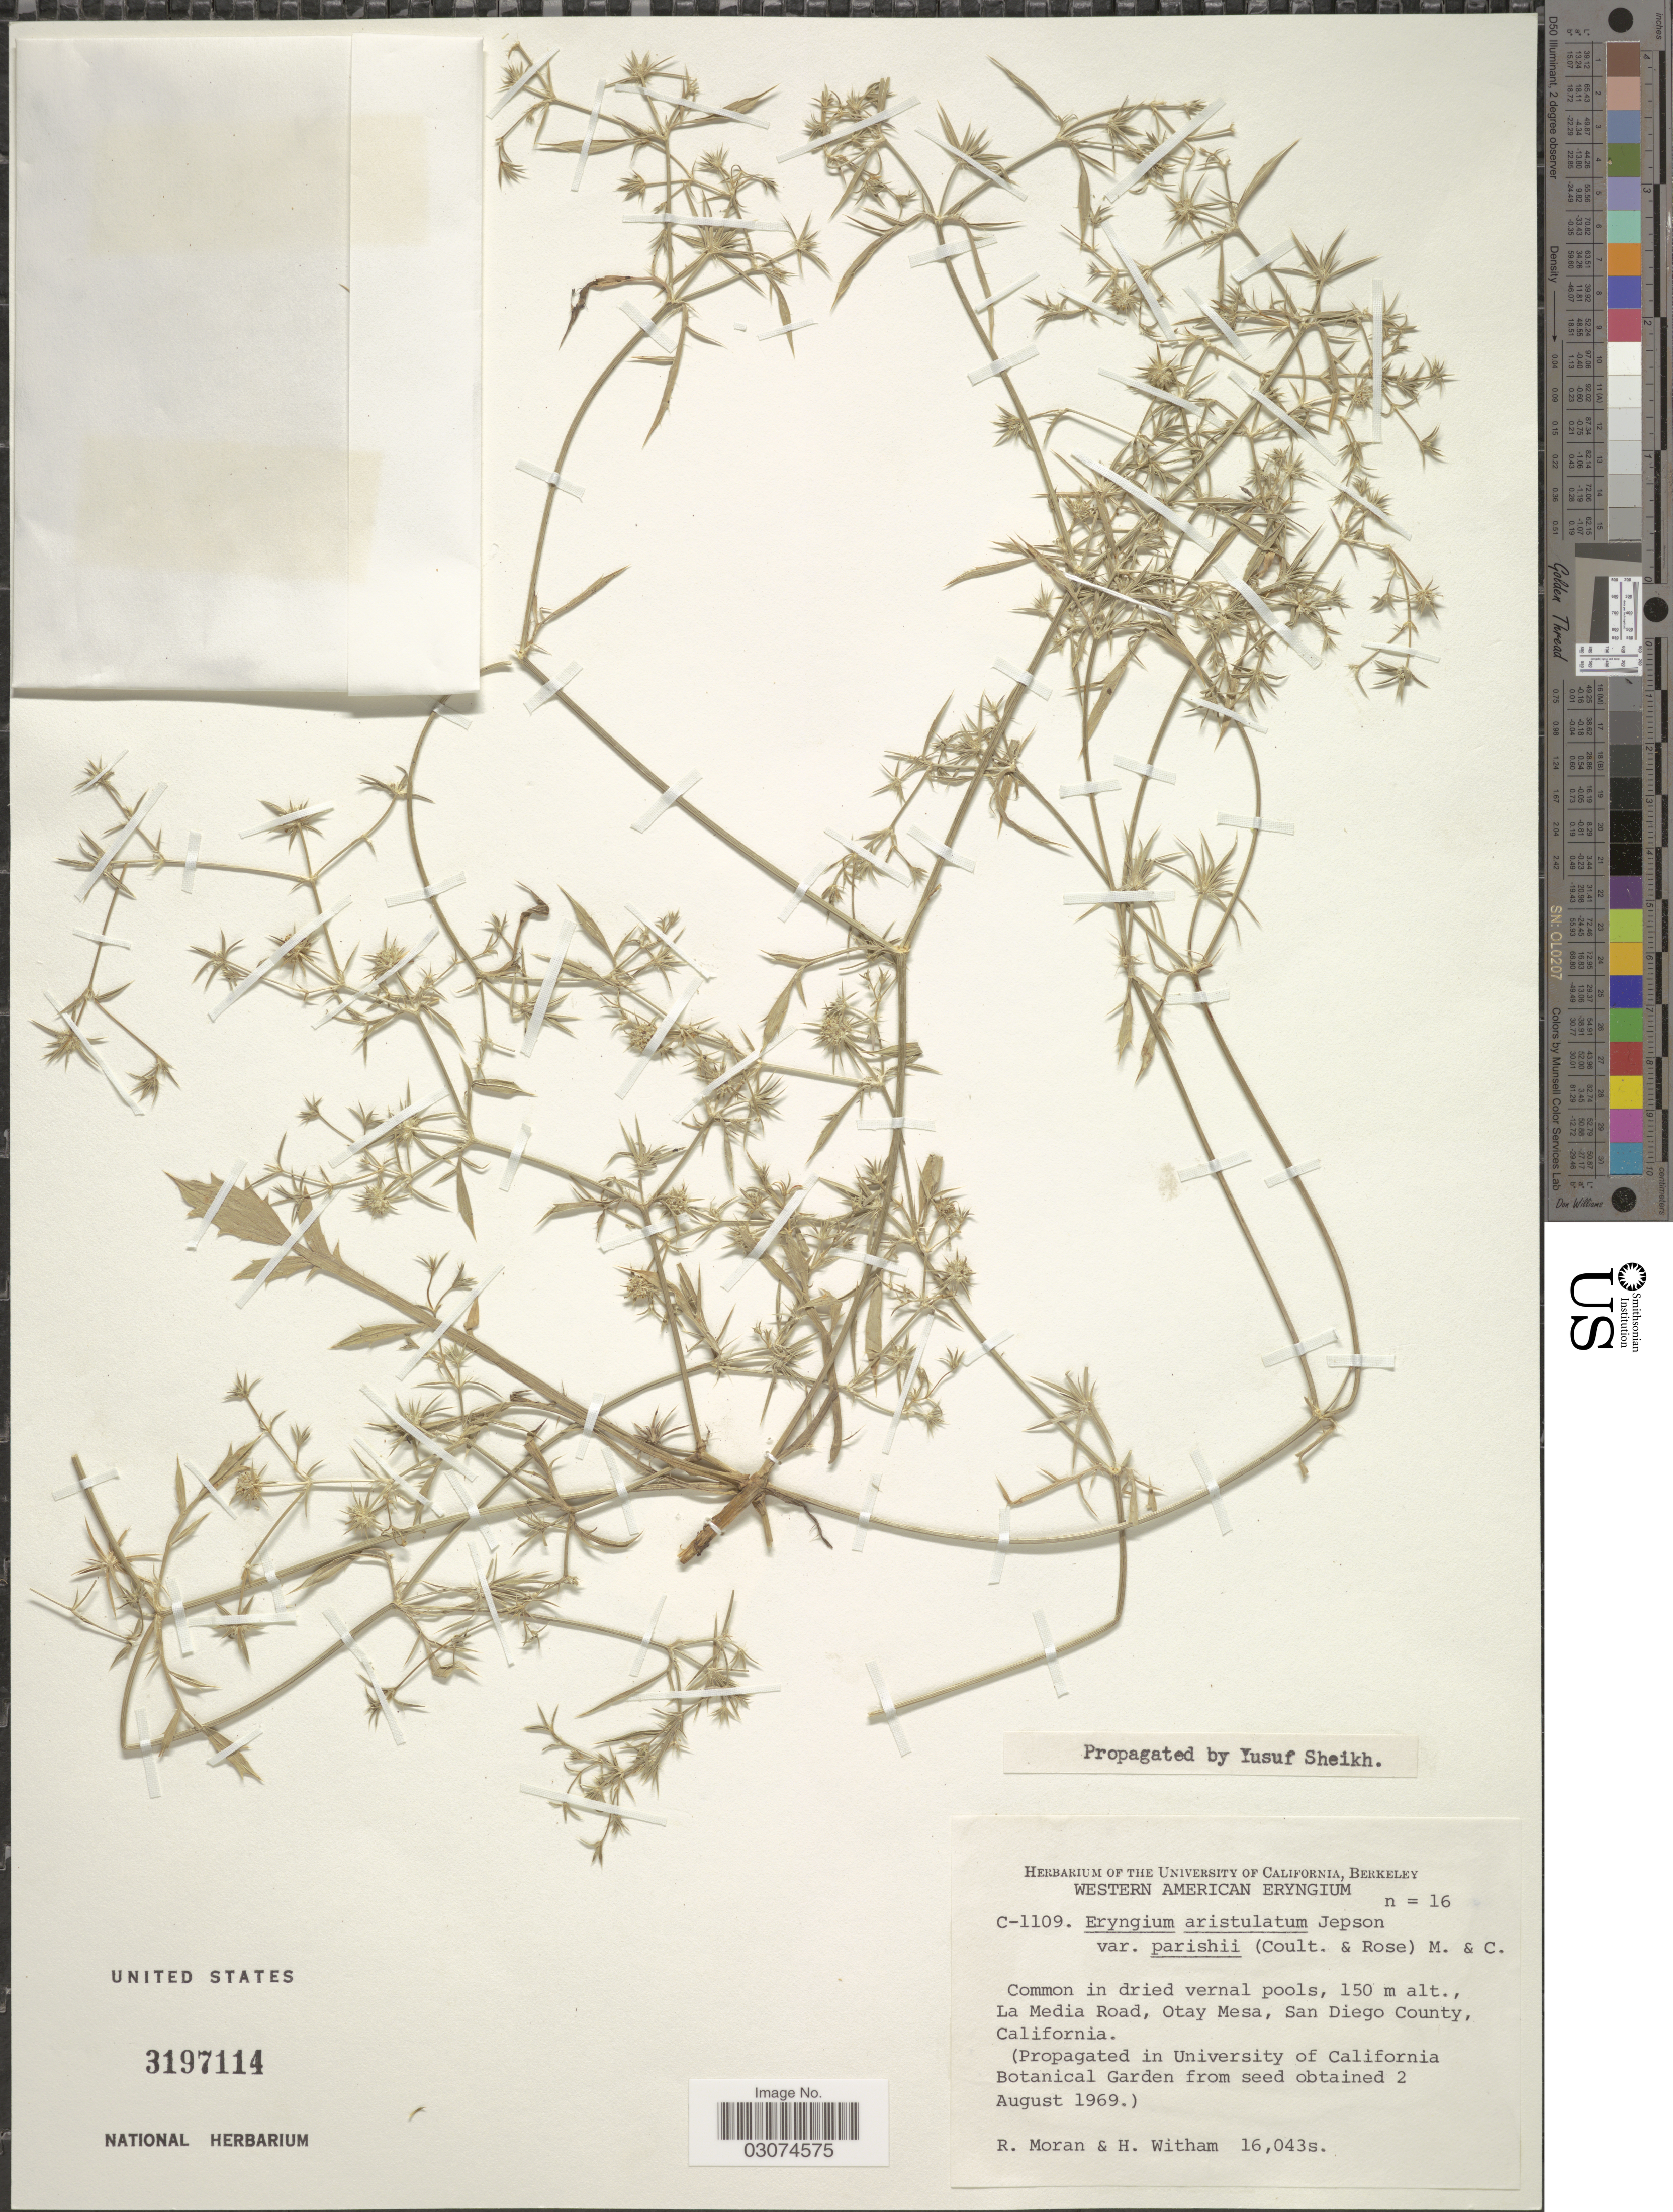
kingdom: Plantae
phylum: Tracheophyta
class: Magnoliopsida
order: Apiales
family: Apiaceae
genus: Eryngium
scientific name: Eryngium aristulatum var. parishii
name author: Jeps.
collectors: R. Moran & H. Witham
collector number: C-1109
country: United States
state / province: California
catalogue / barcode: US 3197114